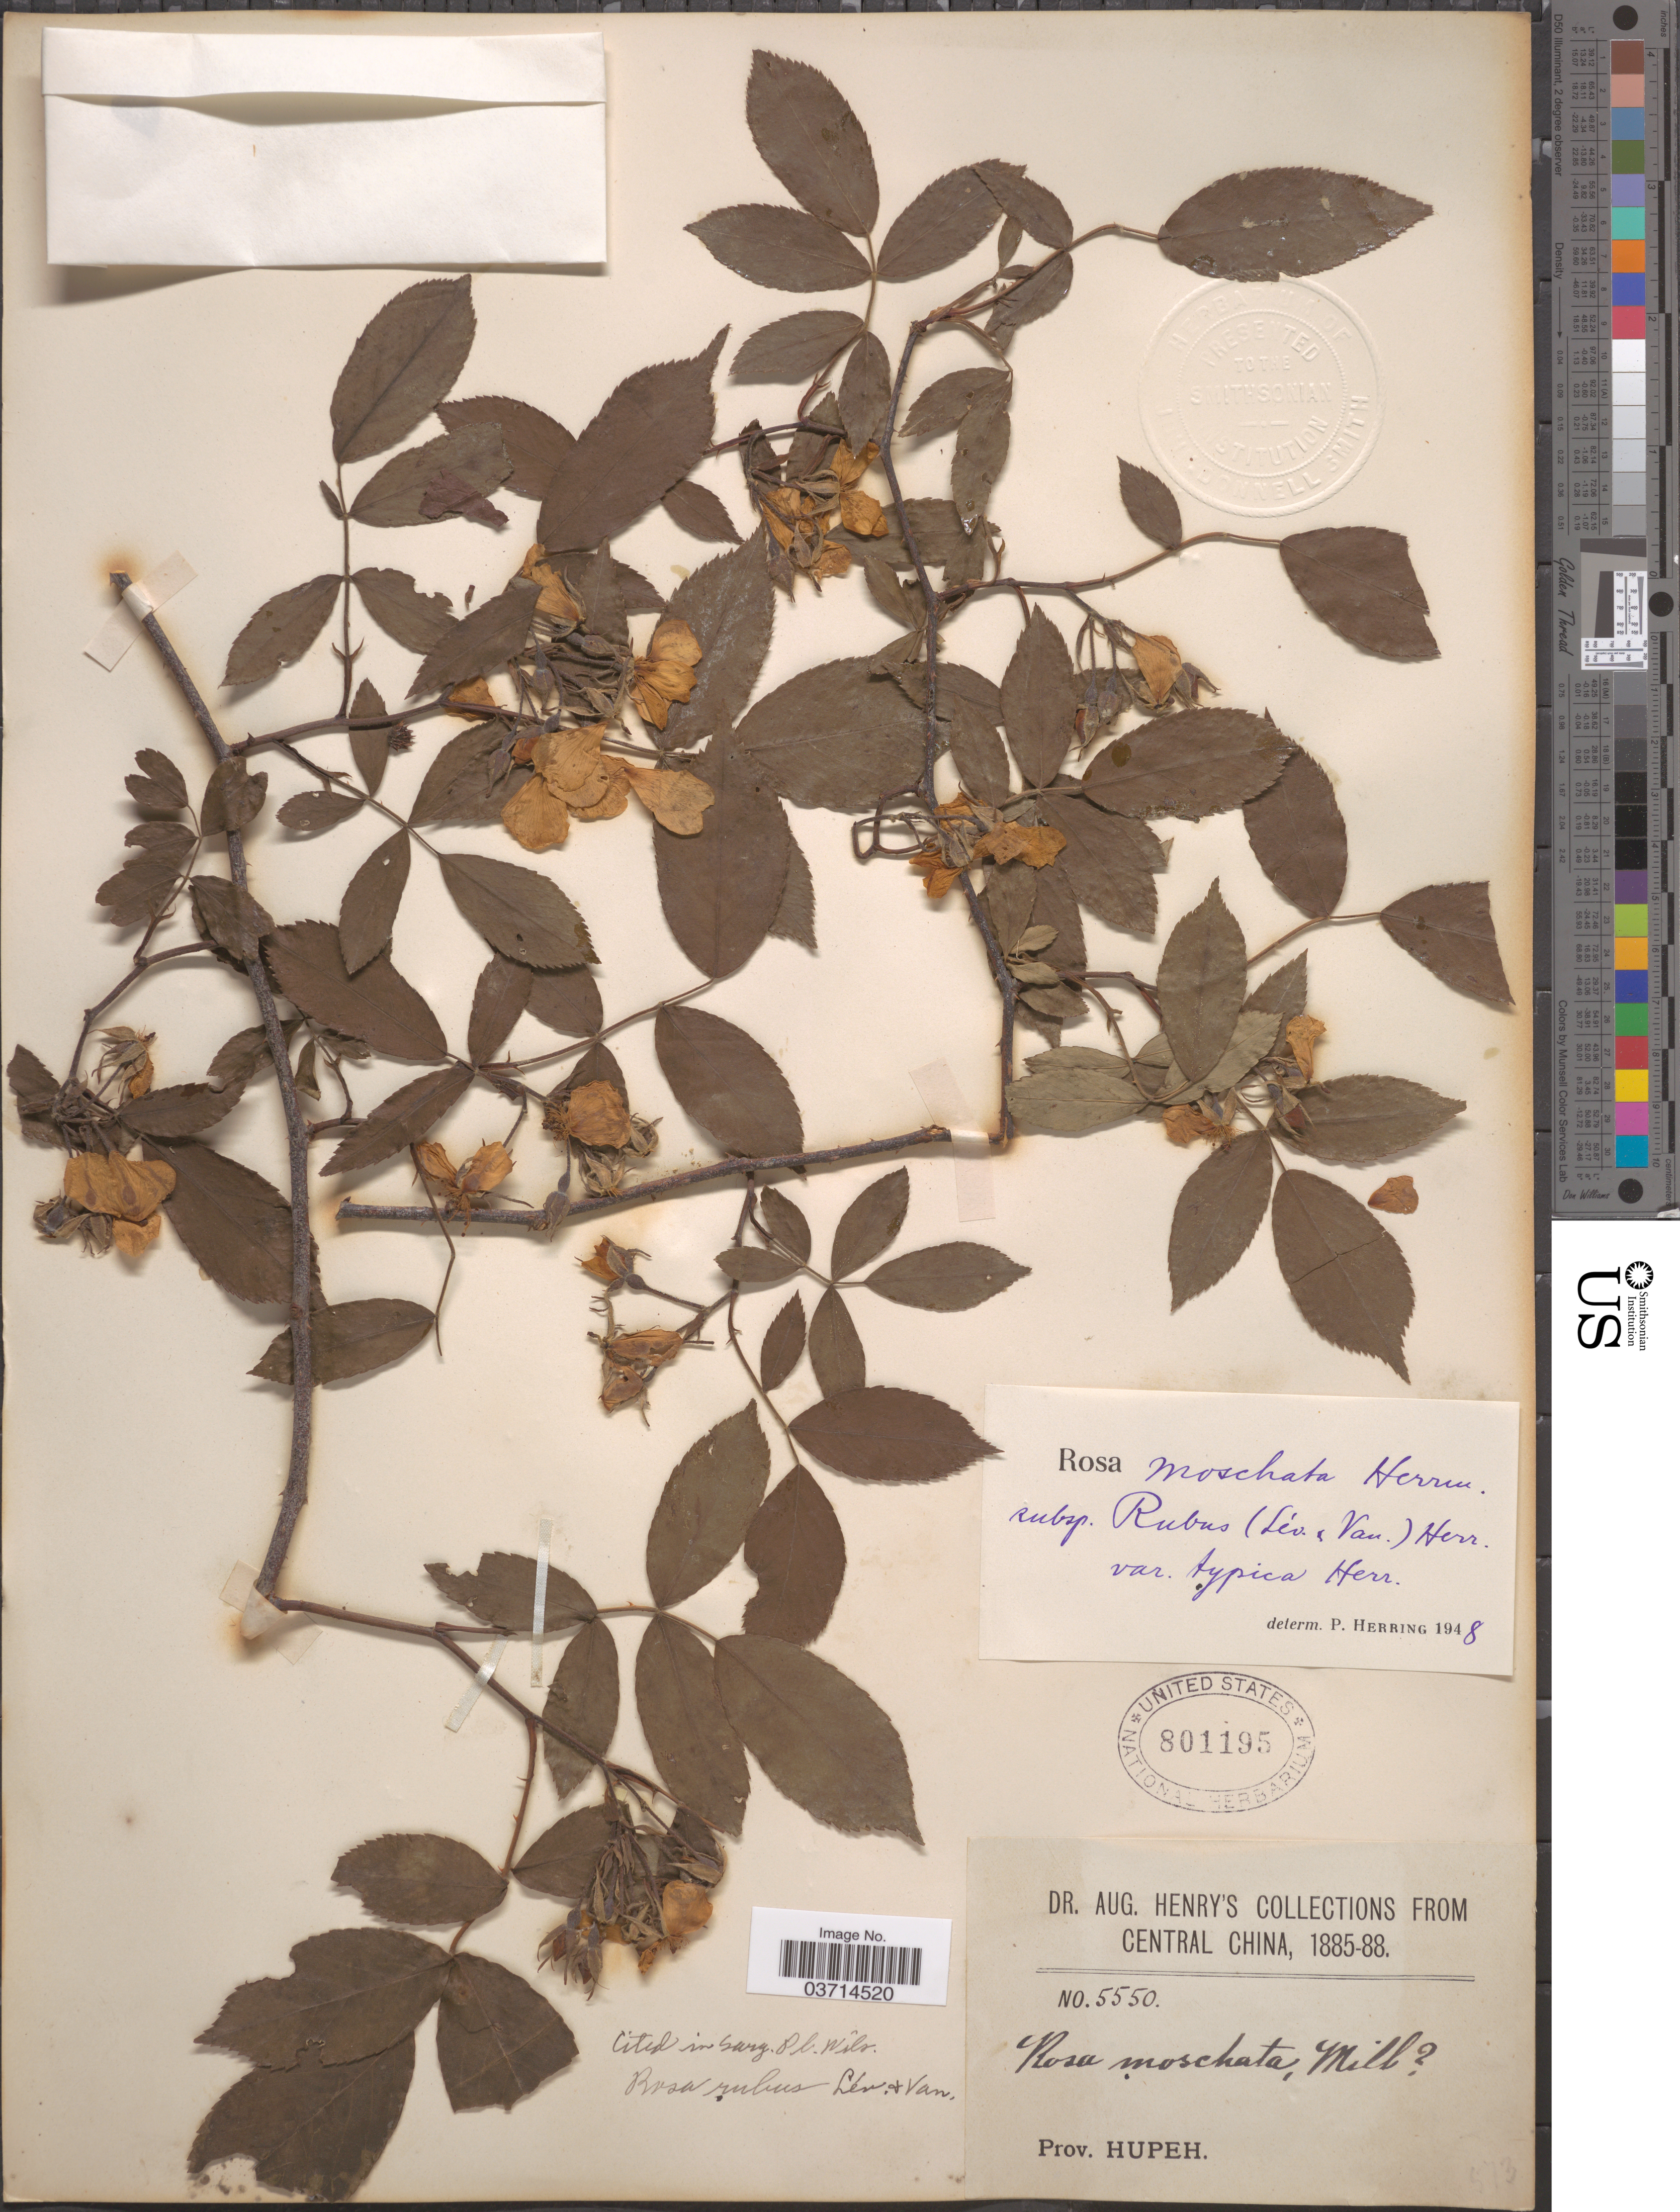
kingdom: Plantae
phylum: Tracheophyta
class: Magnoliopsida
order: Rosales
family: Rosaceae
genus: Rosa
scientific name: Rosa rubus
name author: H. Lév. & Vaniot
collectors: A. Henry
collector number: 5550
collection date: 1885/1888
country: China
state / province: Hubei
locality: Central China. Prov. Hupeh.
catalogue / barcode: US 801195